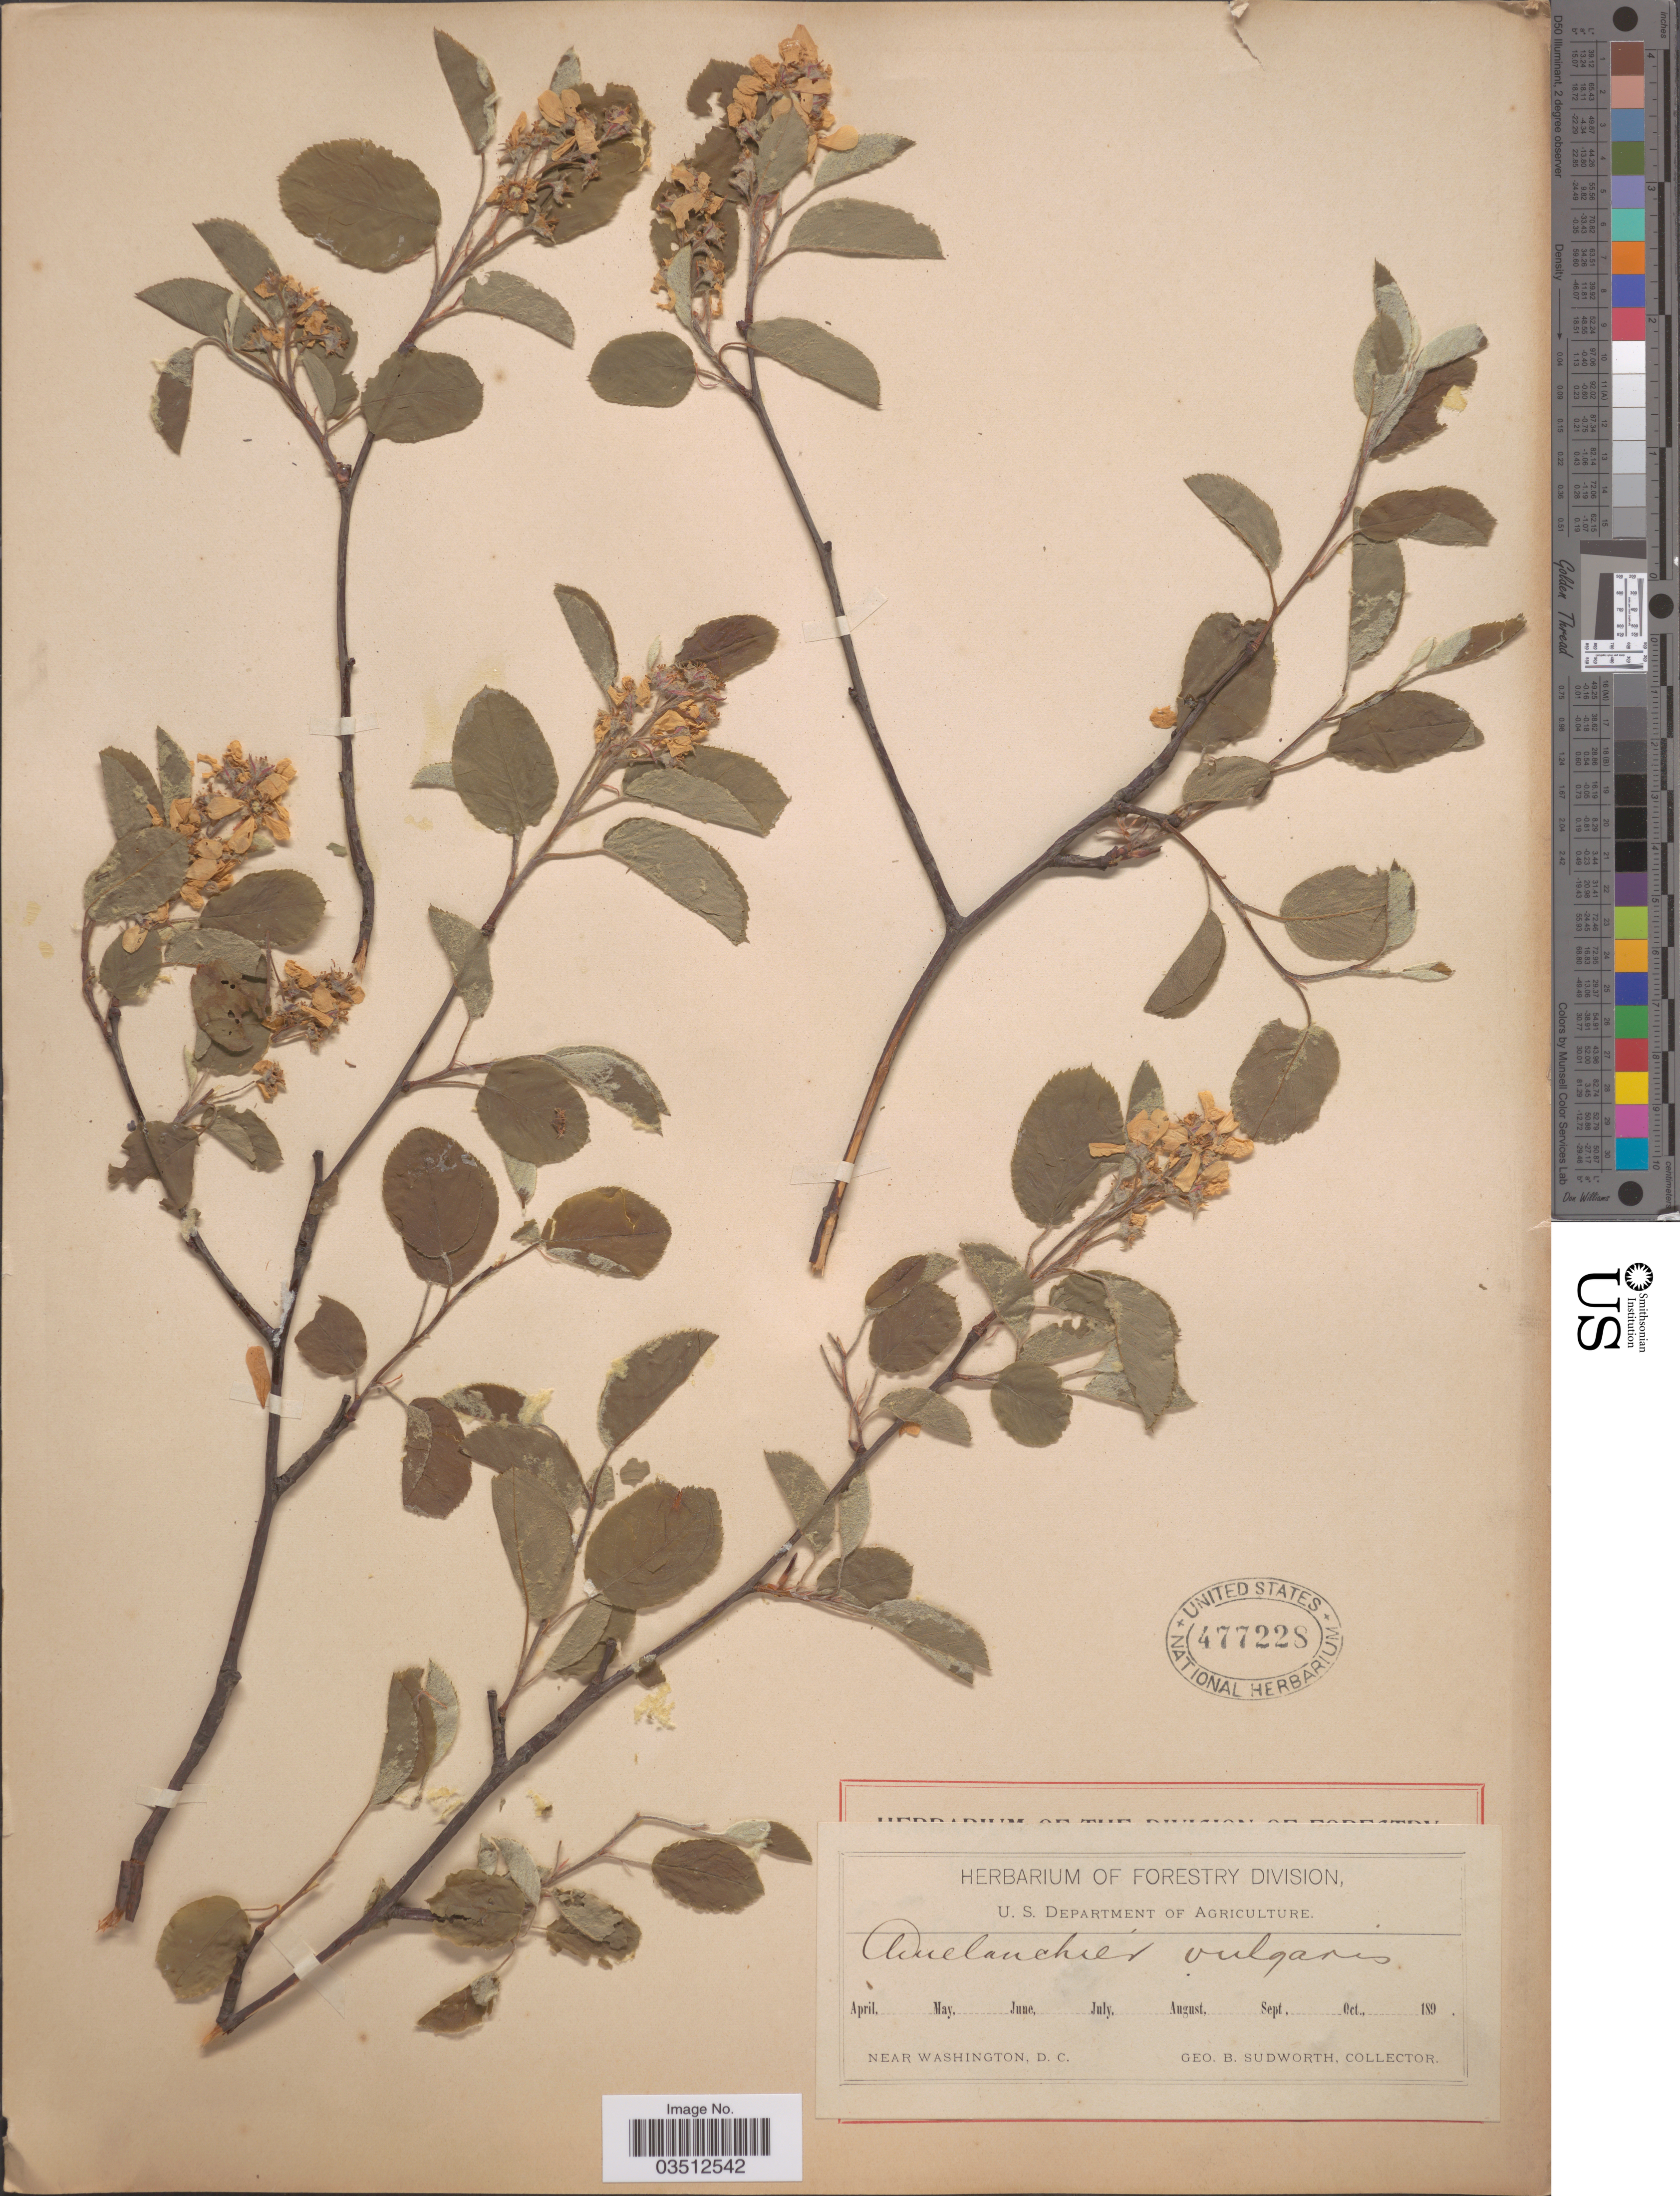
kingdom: Plantae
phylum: Tracheophyta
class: Magnoliopsida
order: Rosales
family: Rosaceae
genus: Amelanchier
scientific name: Amelanchier ovalis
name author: Medik.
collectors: G. B. Sudworth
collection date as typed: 189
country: United States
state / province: District of Columbia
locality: Near Washington, D. C.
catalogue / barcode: US 477228